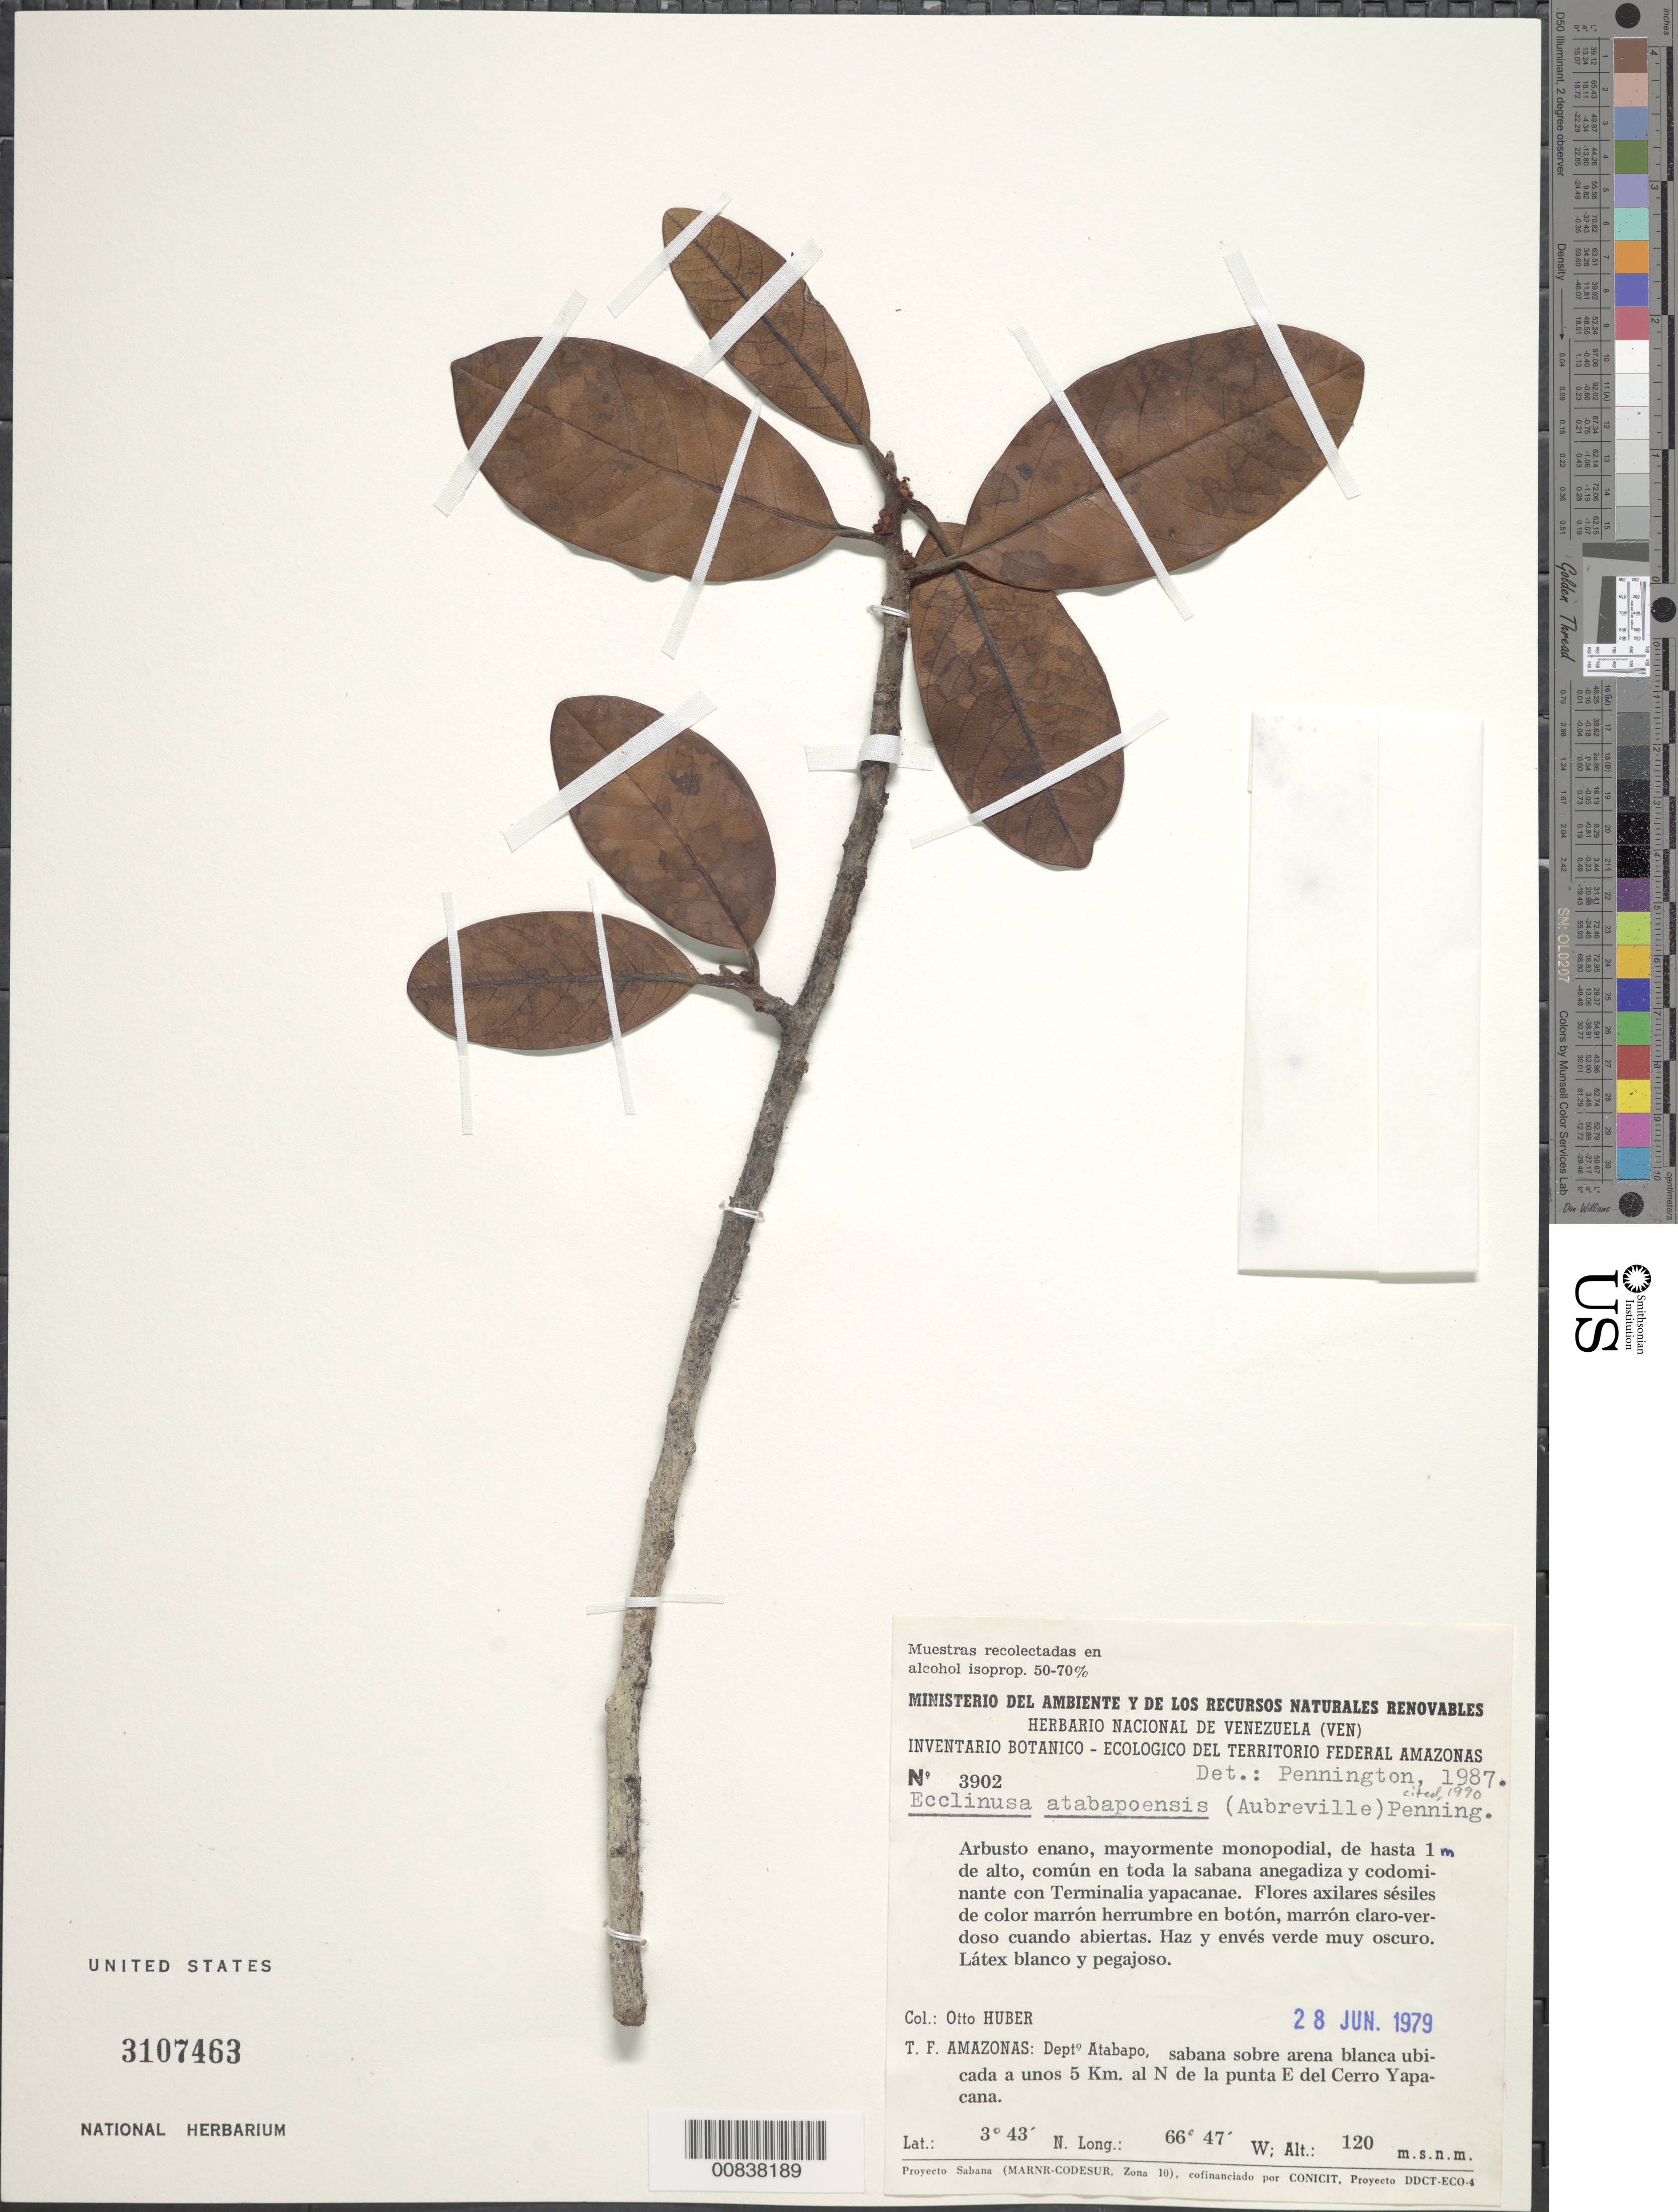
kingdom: Plantae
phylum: Tracheophyta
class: Magnoliopsida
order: Ericales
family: Sapotaceae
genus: Ecclinusa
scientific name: Ecclinusa atabapoensis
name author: (Aubrév.) T.D. Penn.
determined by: Pennington, T. D., (K)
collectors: O. Huber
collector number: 3902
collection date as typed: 28-Jun-79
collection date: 1979-06-28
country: Venezuela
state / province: Amazonas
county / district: Atabapo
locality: Cerro Yapacána, 5 km al N de la punta E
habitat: Sabana sobre arena blanca ubicada; en toda la sabana anegadiza y codominante con Terminalia yapacanae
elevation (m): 120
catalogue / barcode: US 3107463